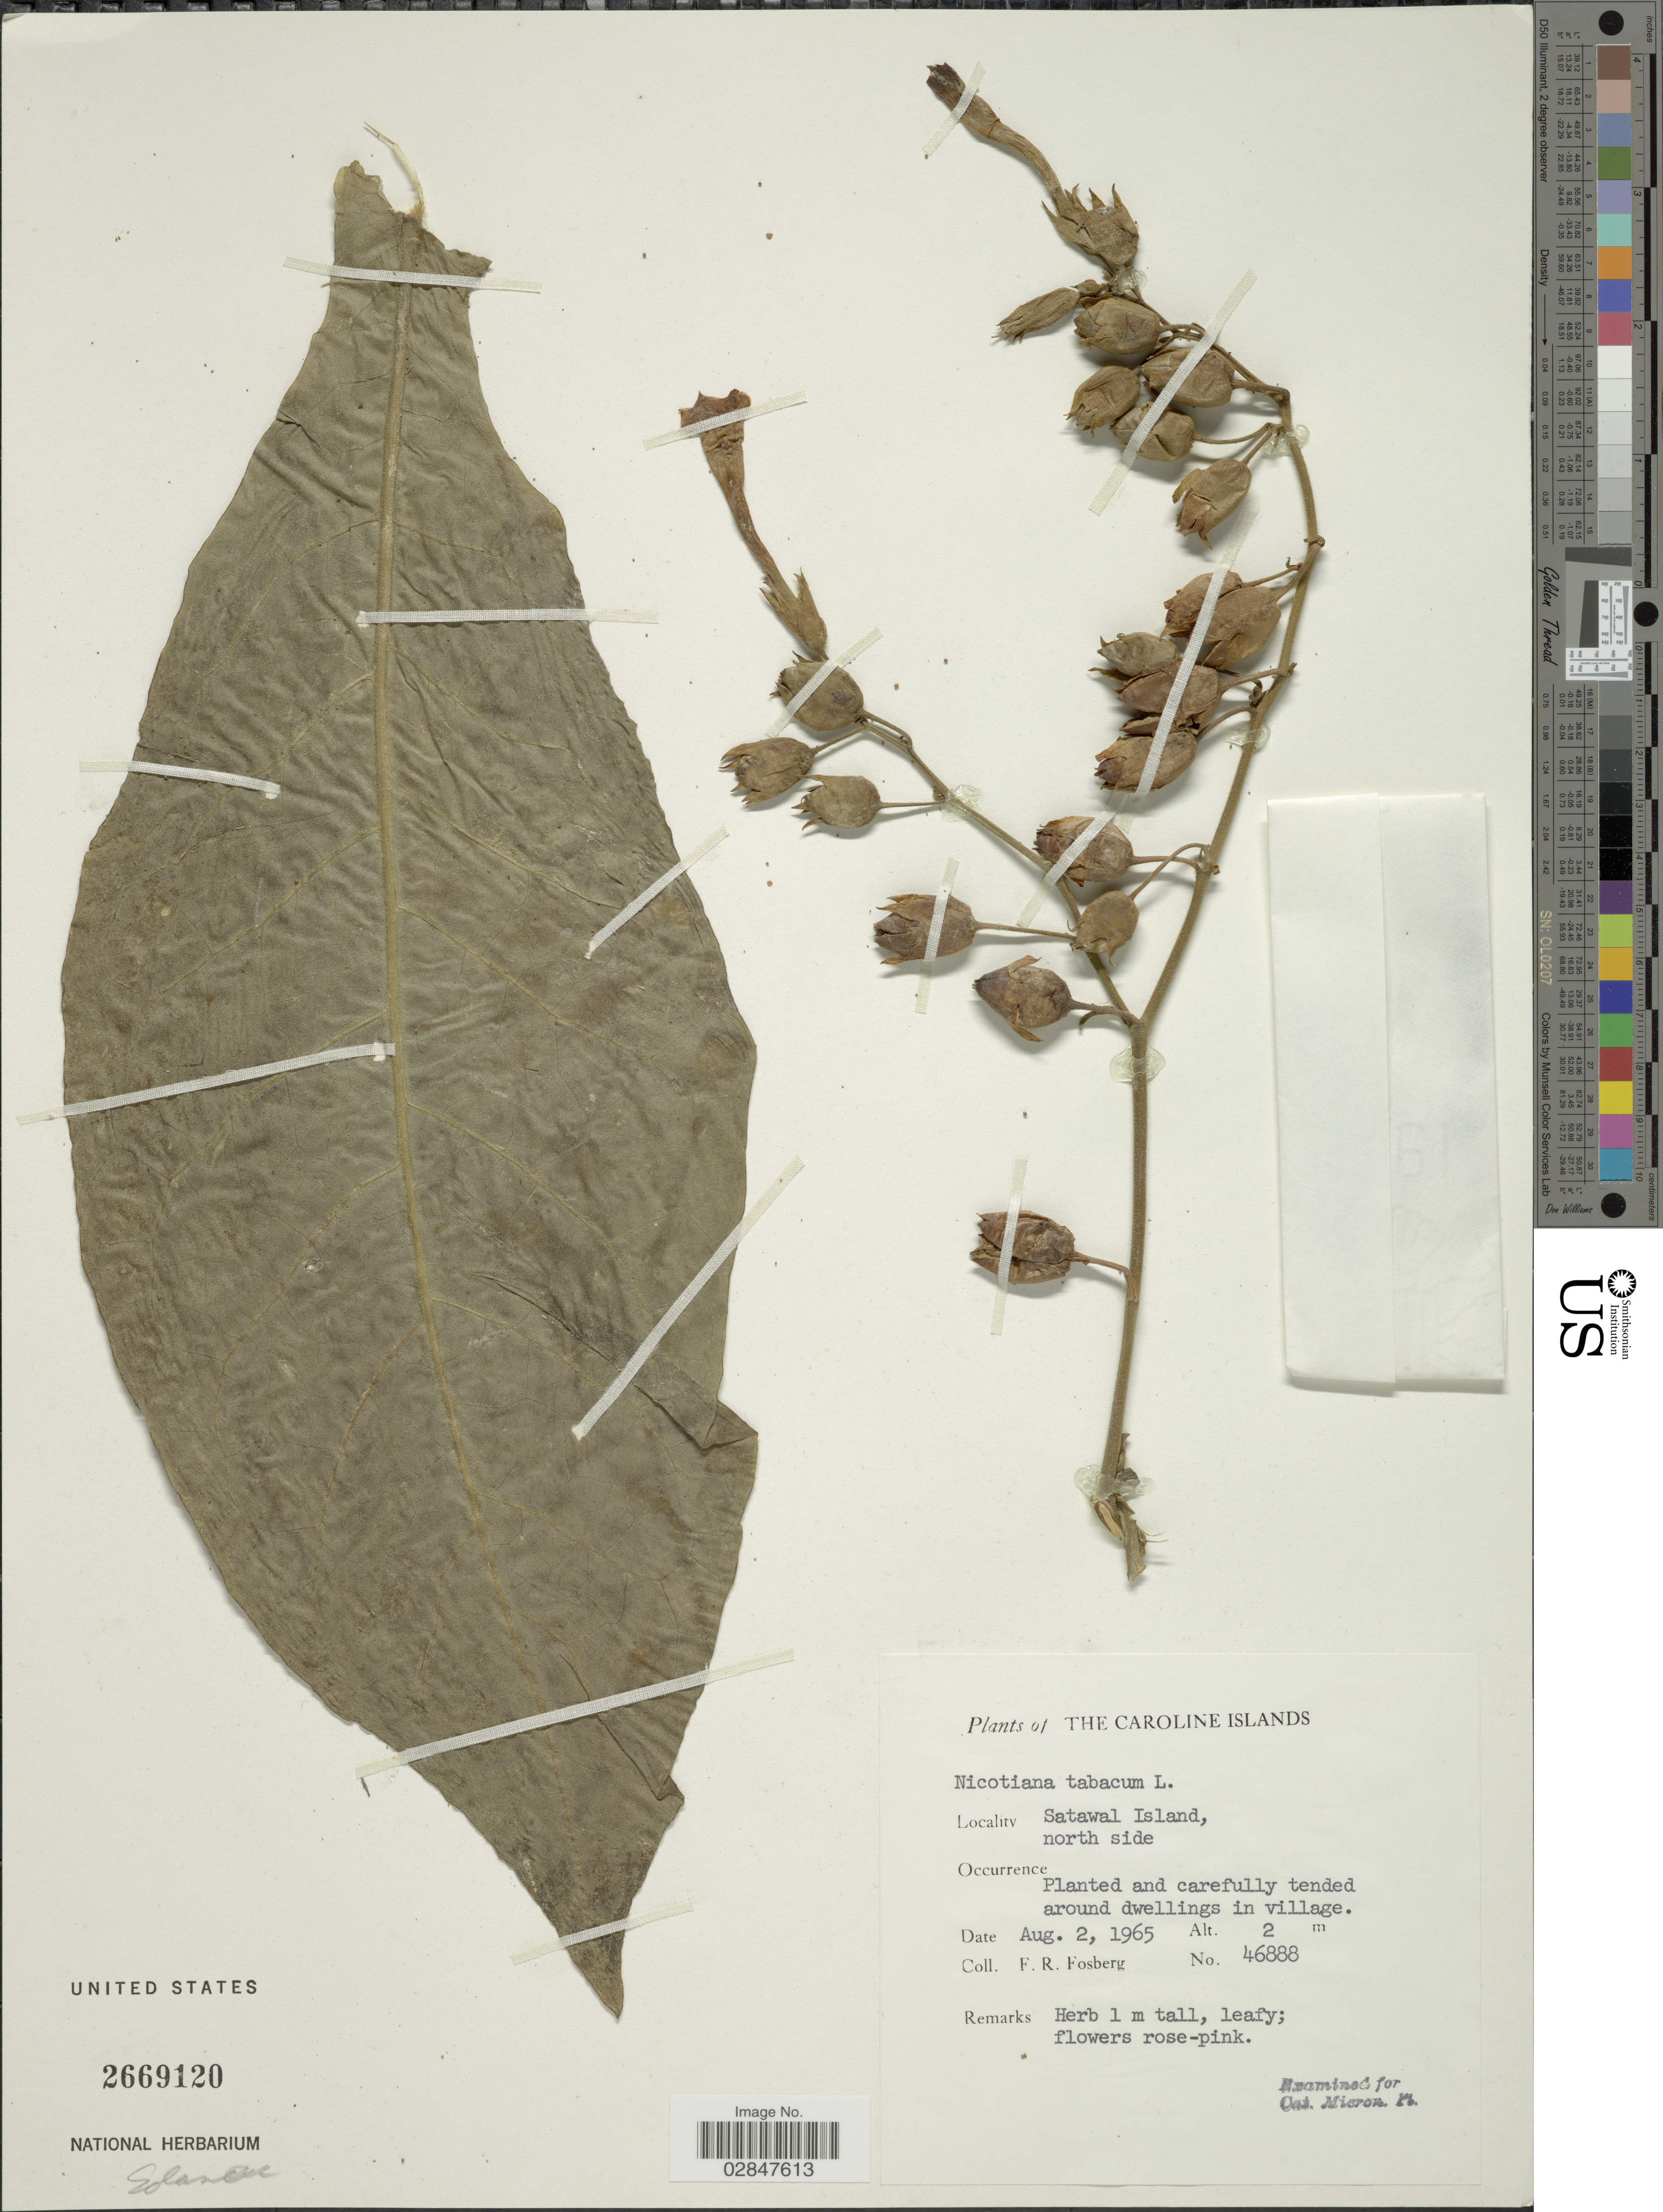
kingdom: Plantae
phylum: Tracheophyta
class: Magnoliopsida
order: Solanales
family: Solanaceae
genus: Nicotiana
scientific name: Nicotiana tabacum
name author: L.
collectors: F. R. Fosberg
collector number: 46888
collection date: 1965-08-02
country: Micronesia, Federated States of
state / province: Yap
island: Satawal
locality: The Caroline Islands. Satawal Island, north side. Around dwellings in village.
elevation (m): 2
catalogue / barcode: US 2669120